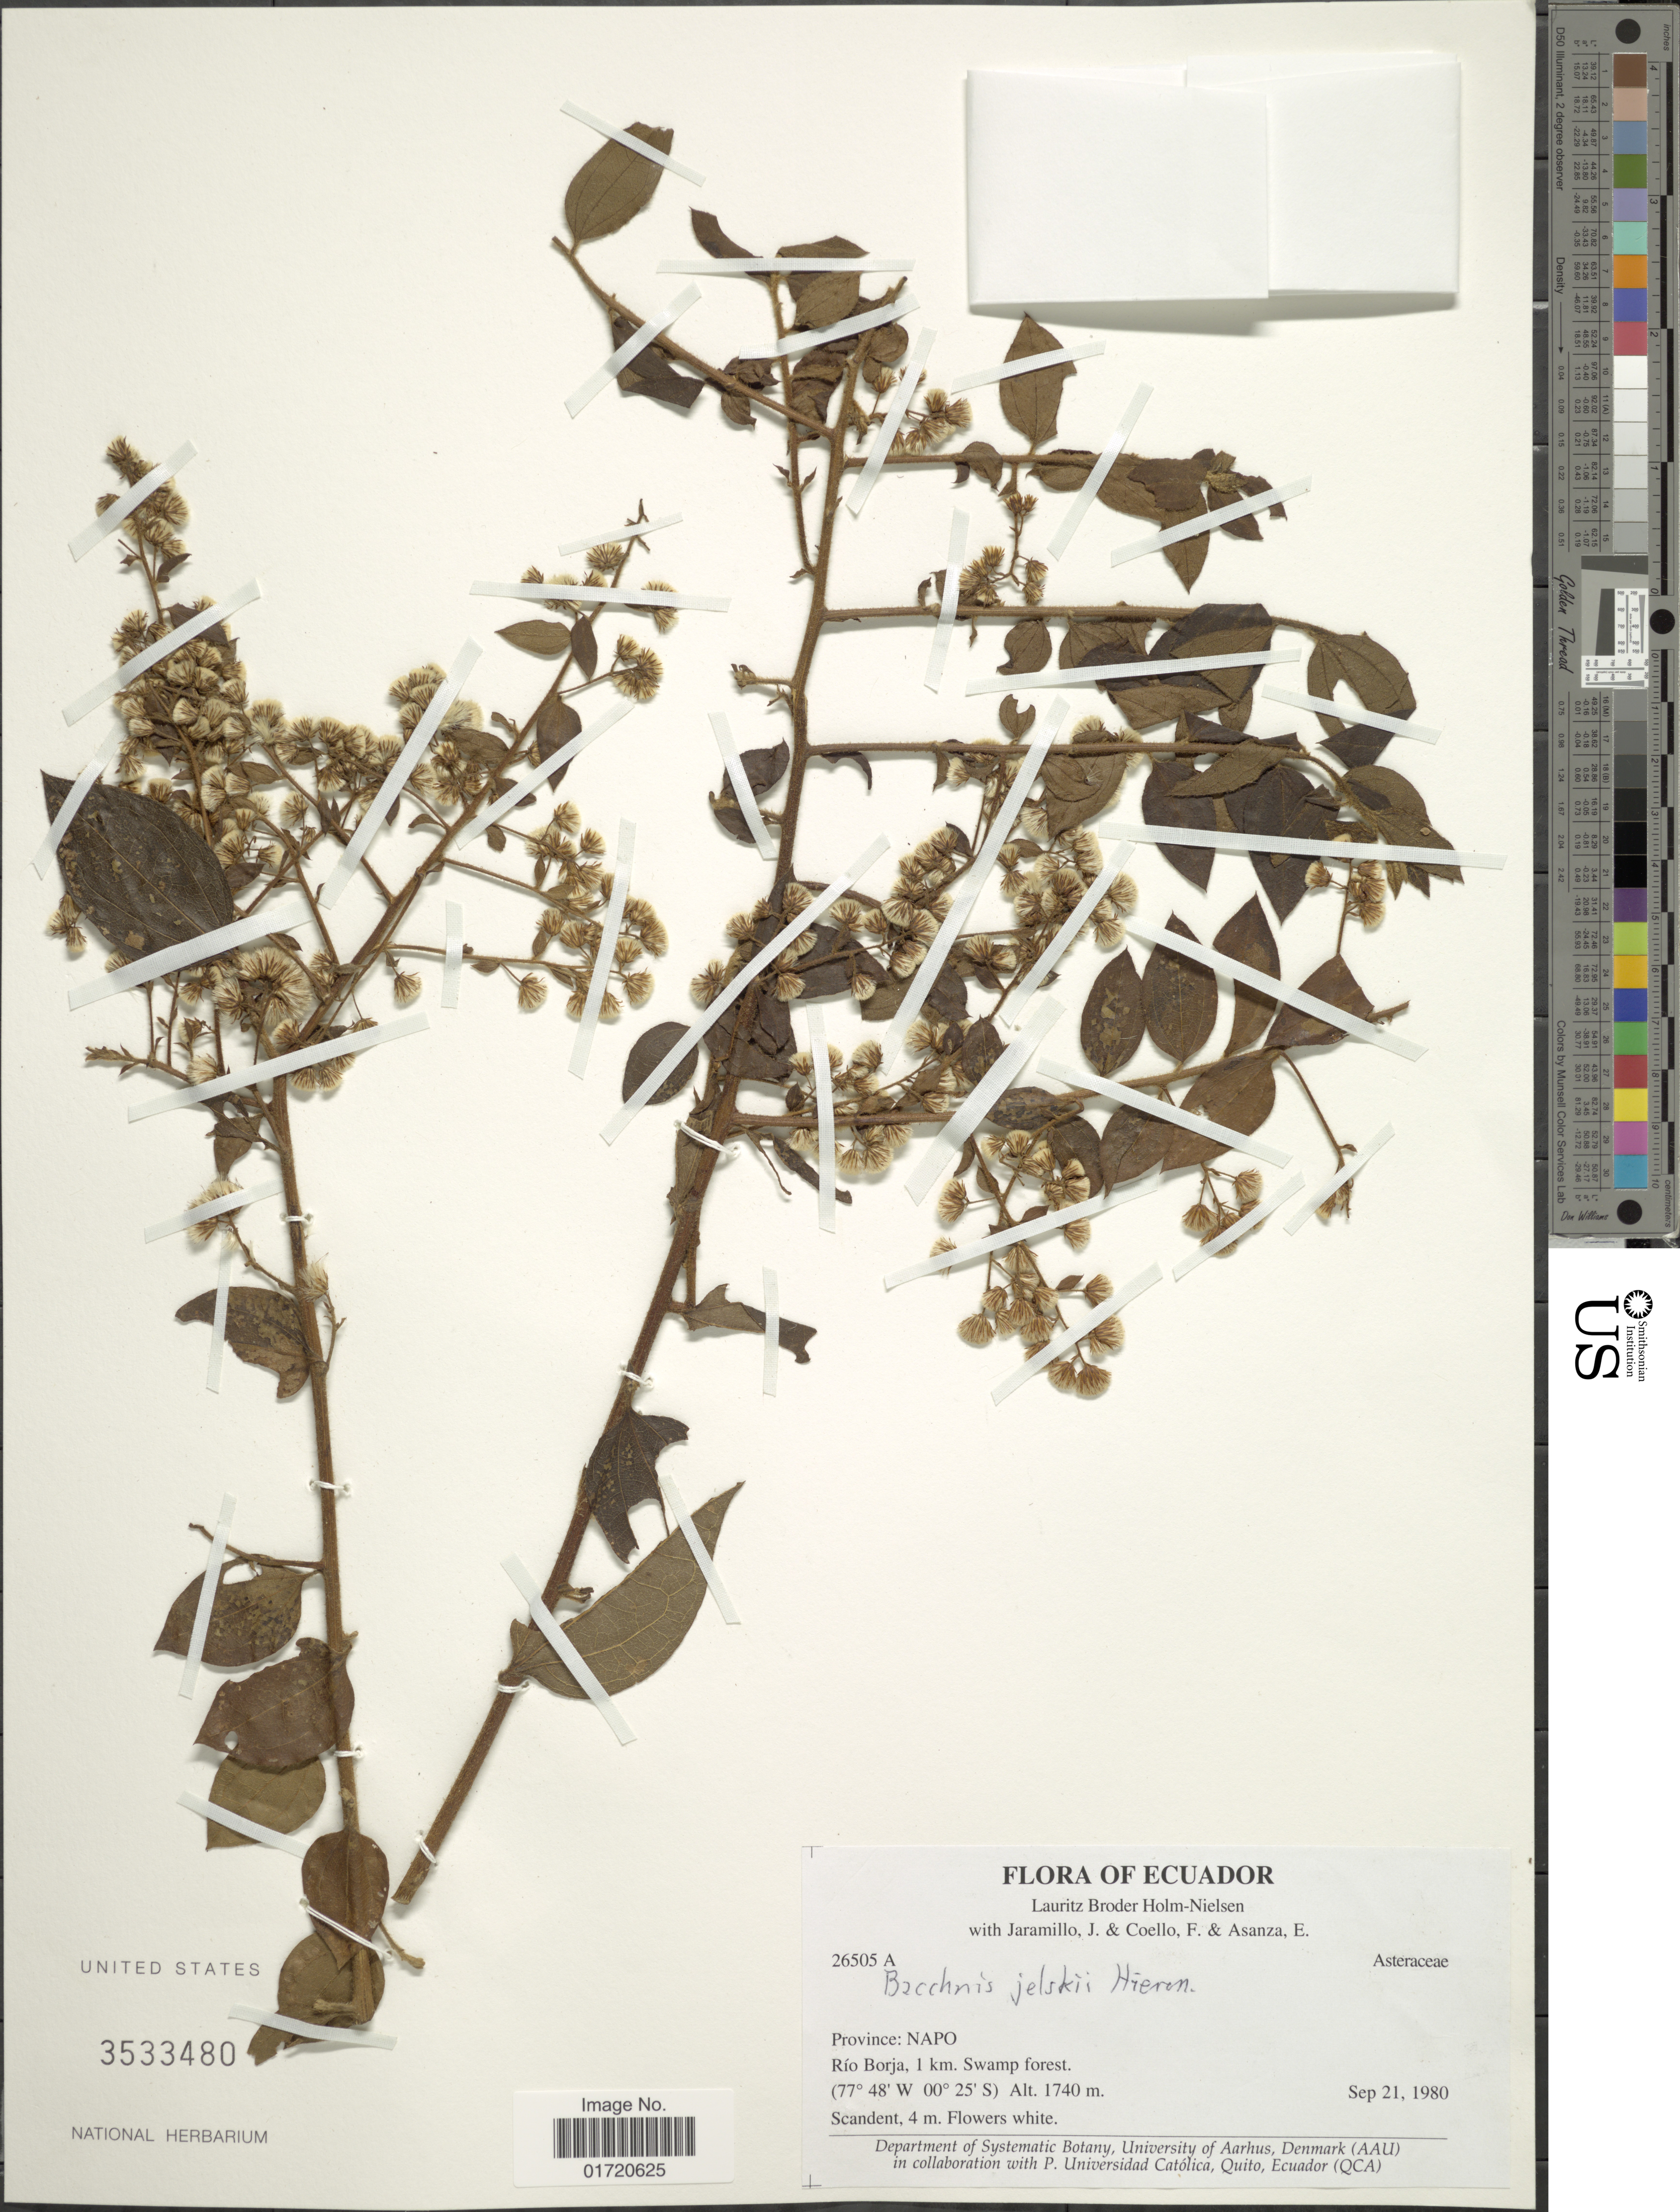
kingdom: Plantae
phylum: Tracheophyta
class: Magnoliopsida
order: Asterales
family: Asteraceae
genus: Baccharis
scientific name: Baccharis jelskii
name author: Hieron.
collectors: L. B. Holm-Nielsen, J. Jaramillo, J. Coello, F. Coello & E. Asanza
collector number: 26505A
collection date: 1980-09-21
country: Ecuador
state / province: Napo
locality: Rio Borja, 1 km swamp forest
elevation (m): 1740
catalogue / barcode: US 3533480